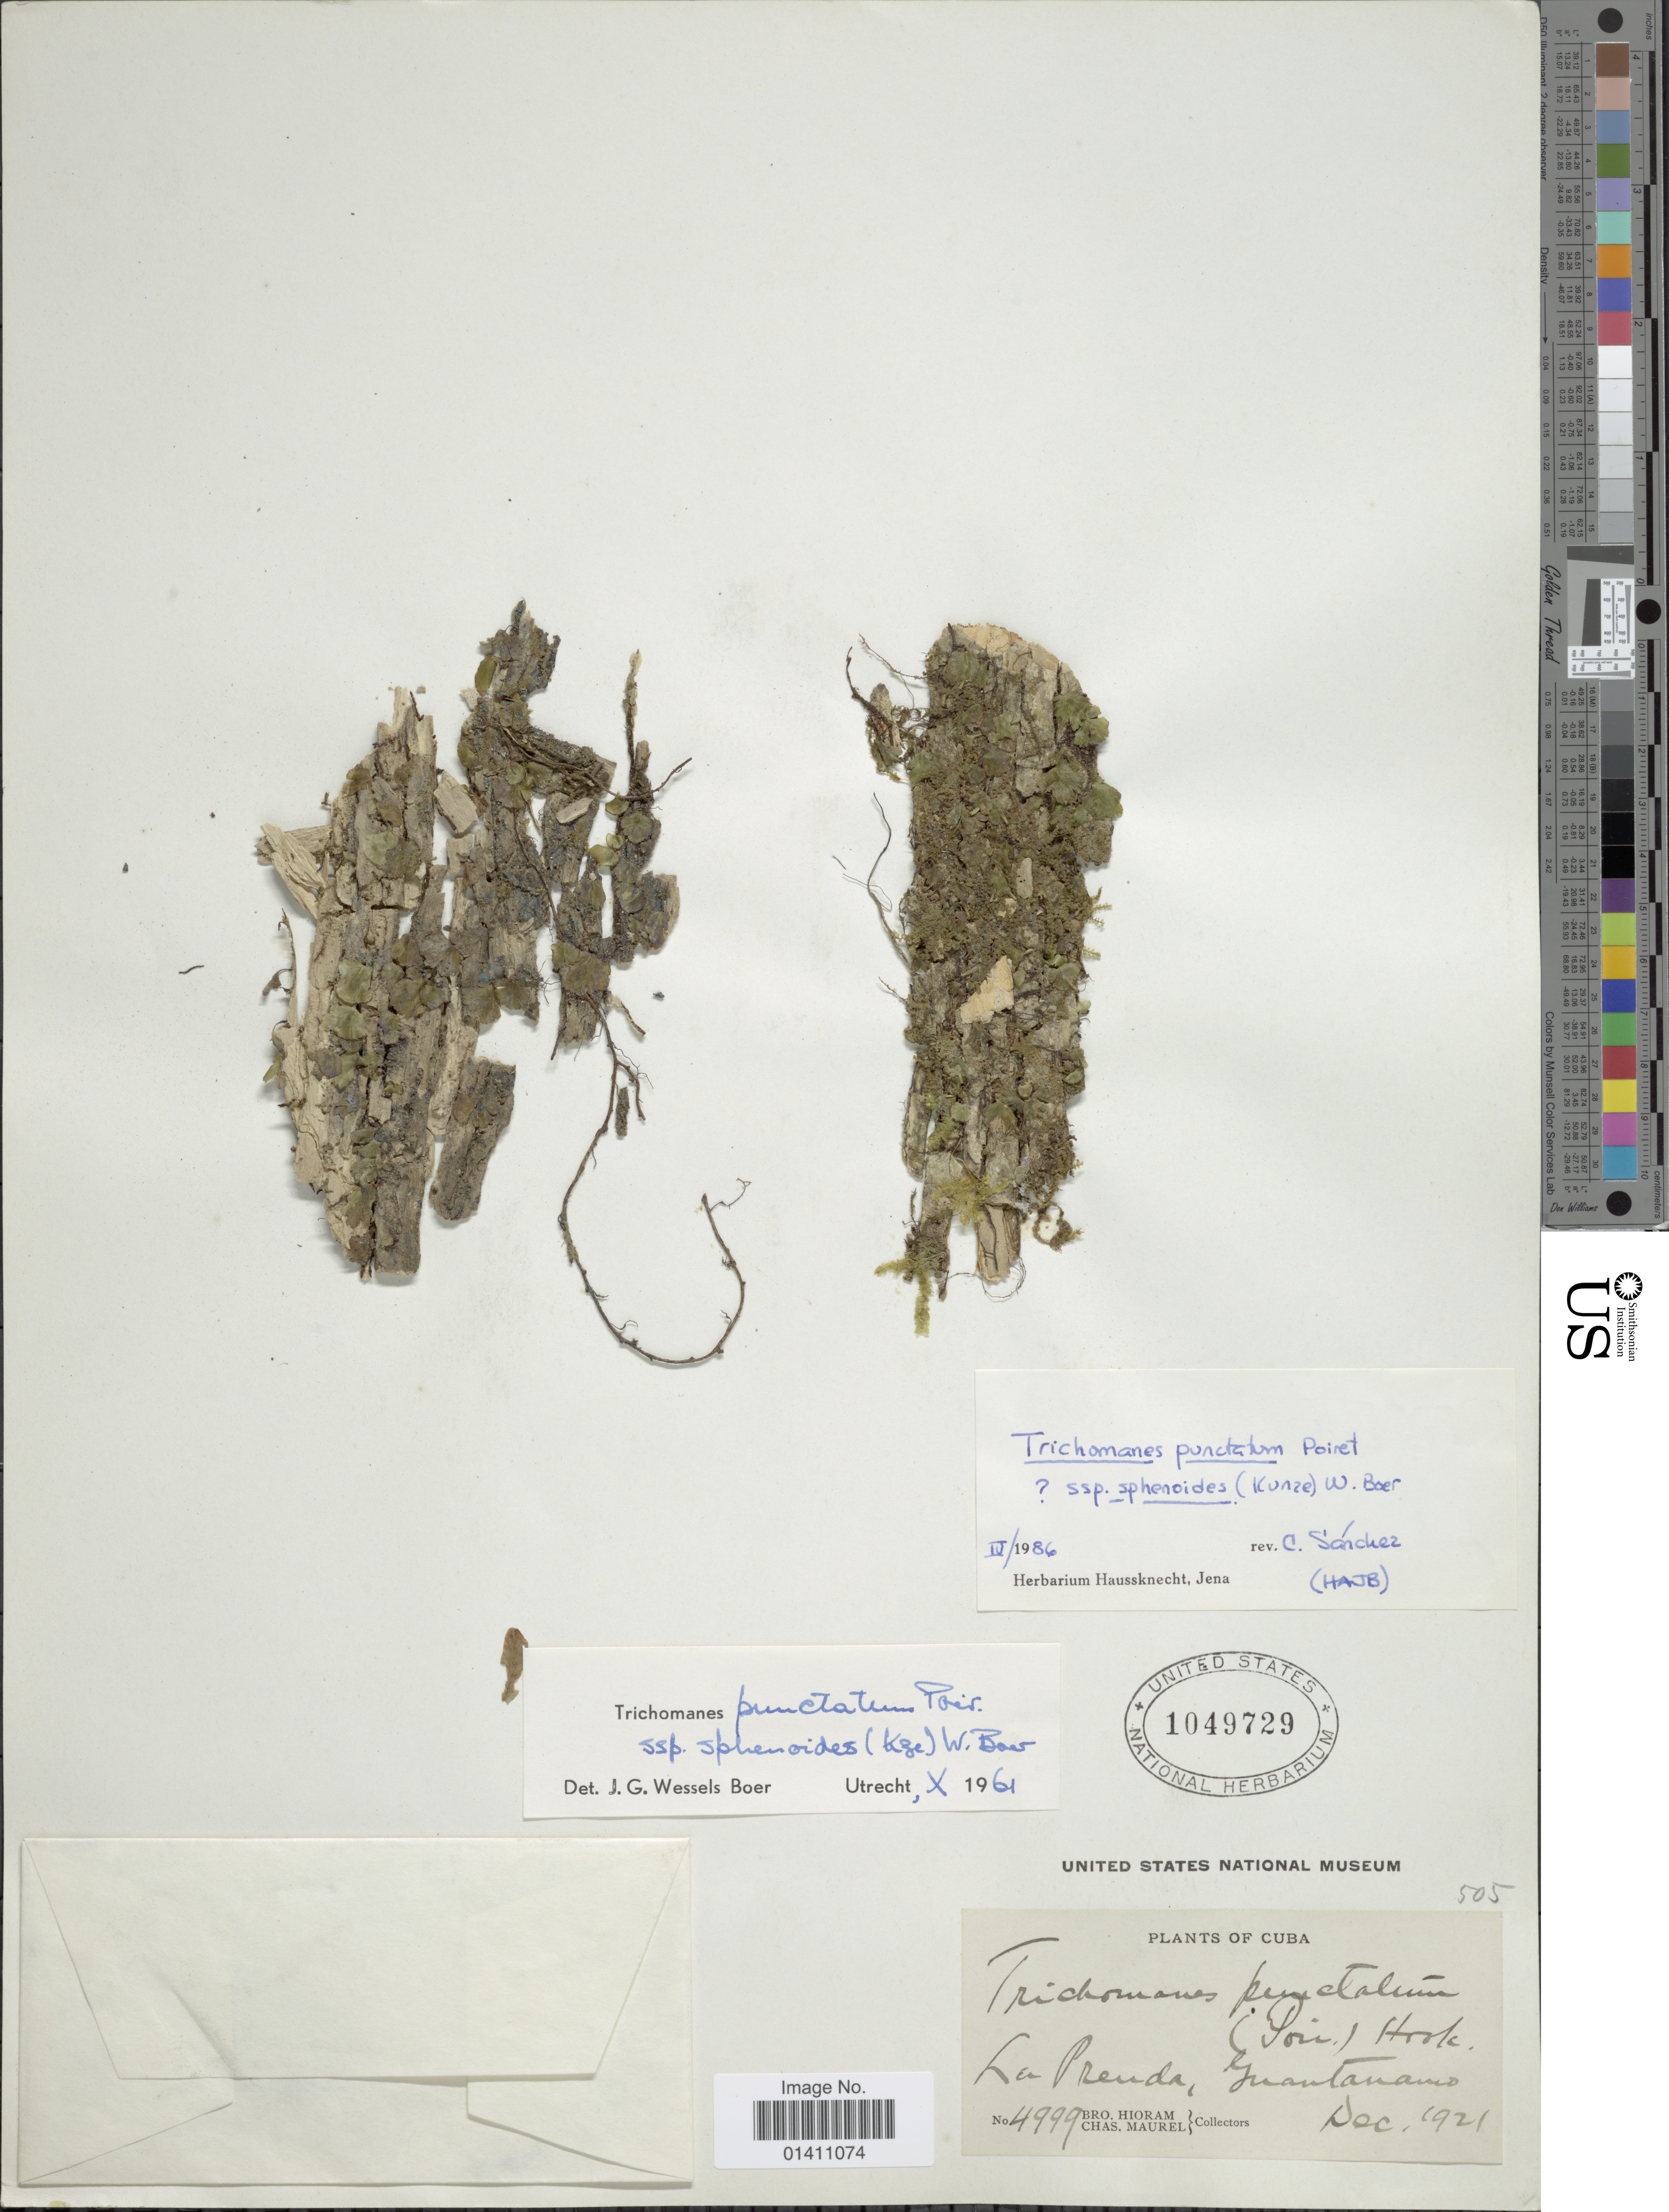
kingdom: Plantae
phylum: Tracheophyta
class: Polypodiopsida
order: Hymenophyllales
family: Hymenophyllaceae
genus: Didymoglossum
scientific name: Didymoglossum punctatum subsp. spheroides (Kunze) comb. nov., ined 2015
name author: (Kunze)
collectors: Bro. Hioram & C. Maurel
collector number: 4999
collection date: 1921-12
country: Cuba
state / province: Guantánamo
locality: La Prenda, Guantanamo.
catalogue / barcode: US 1049729